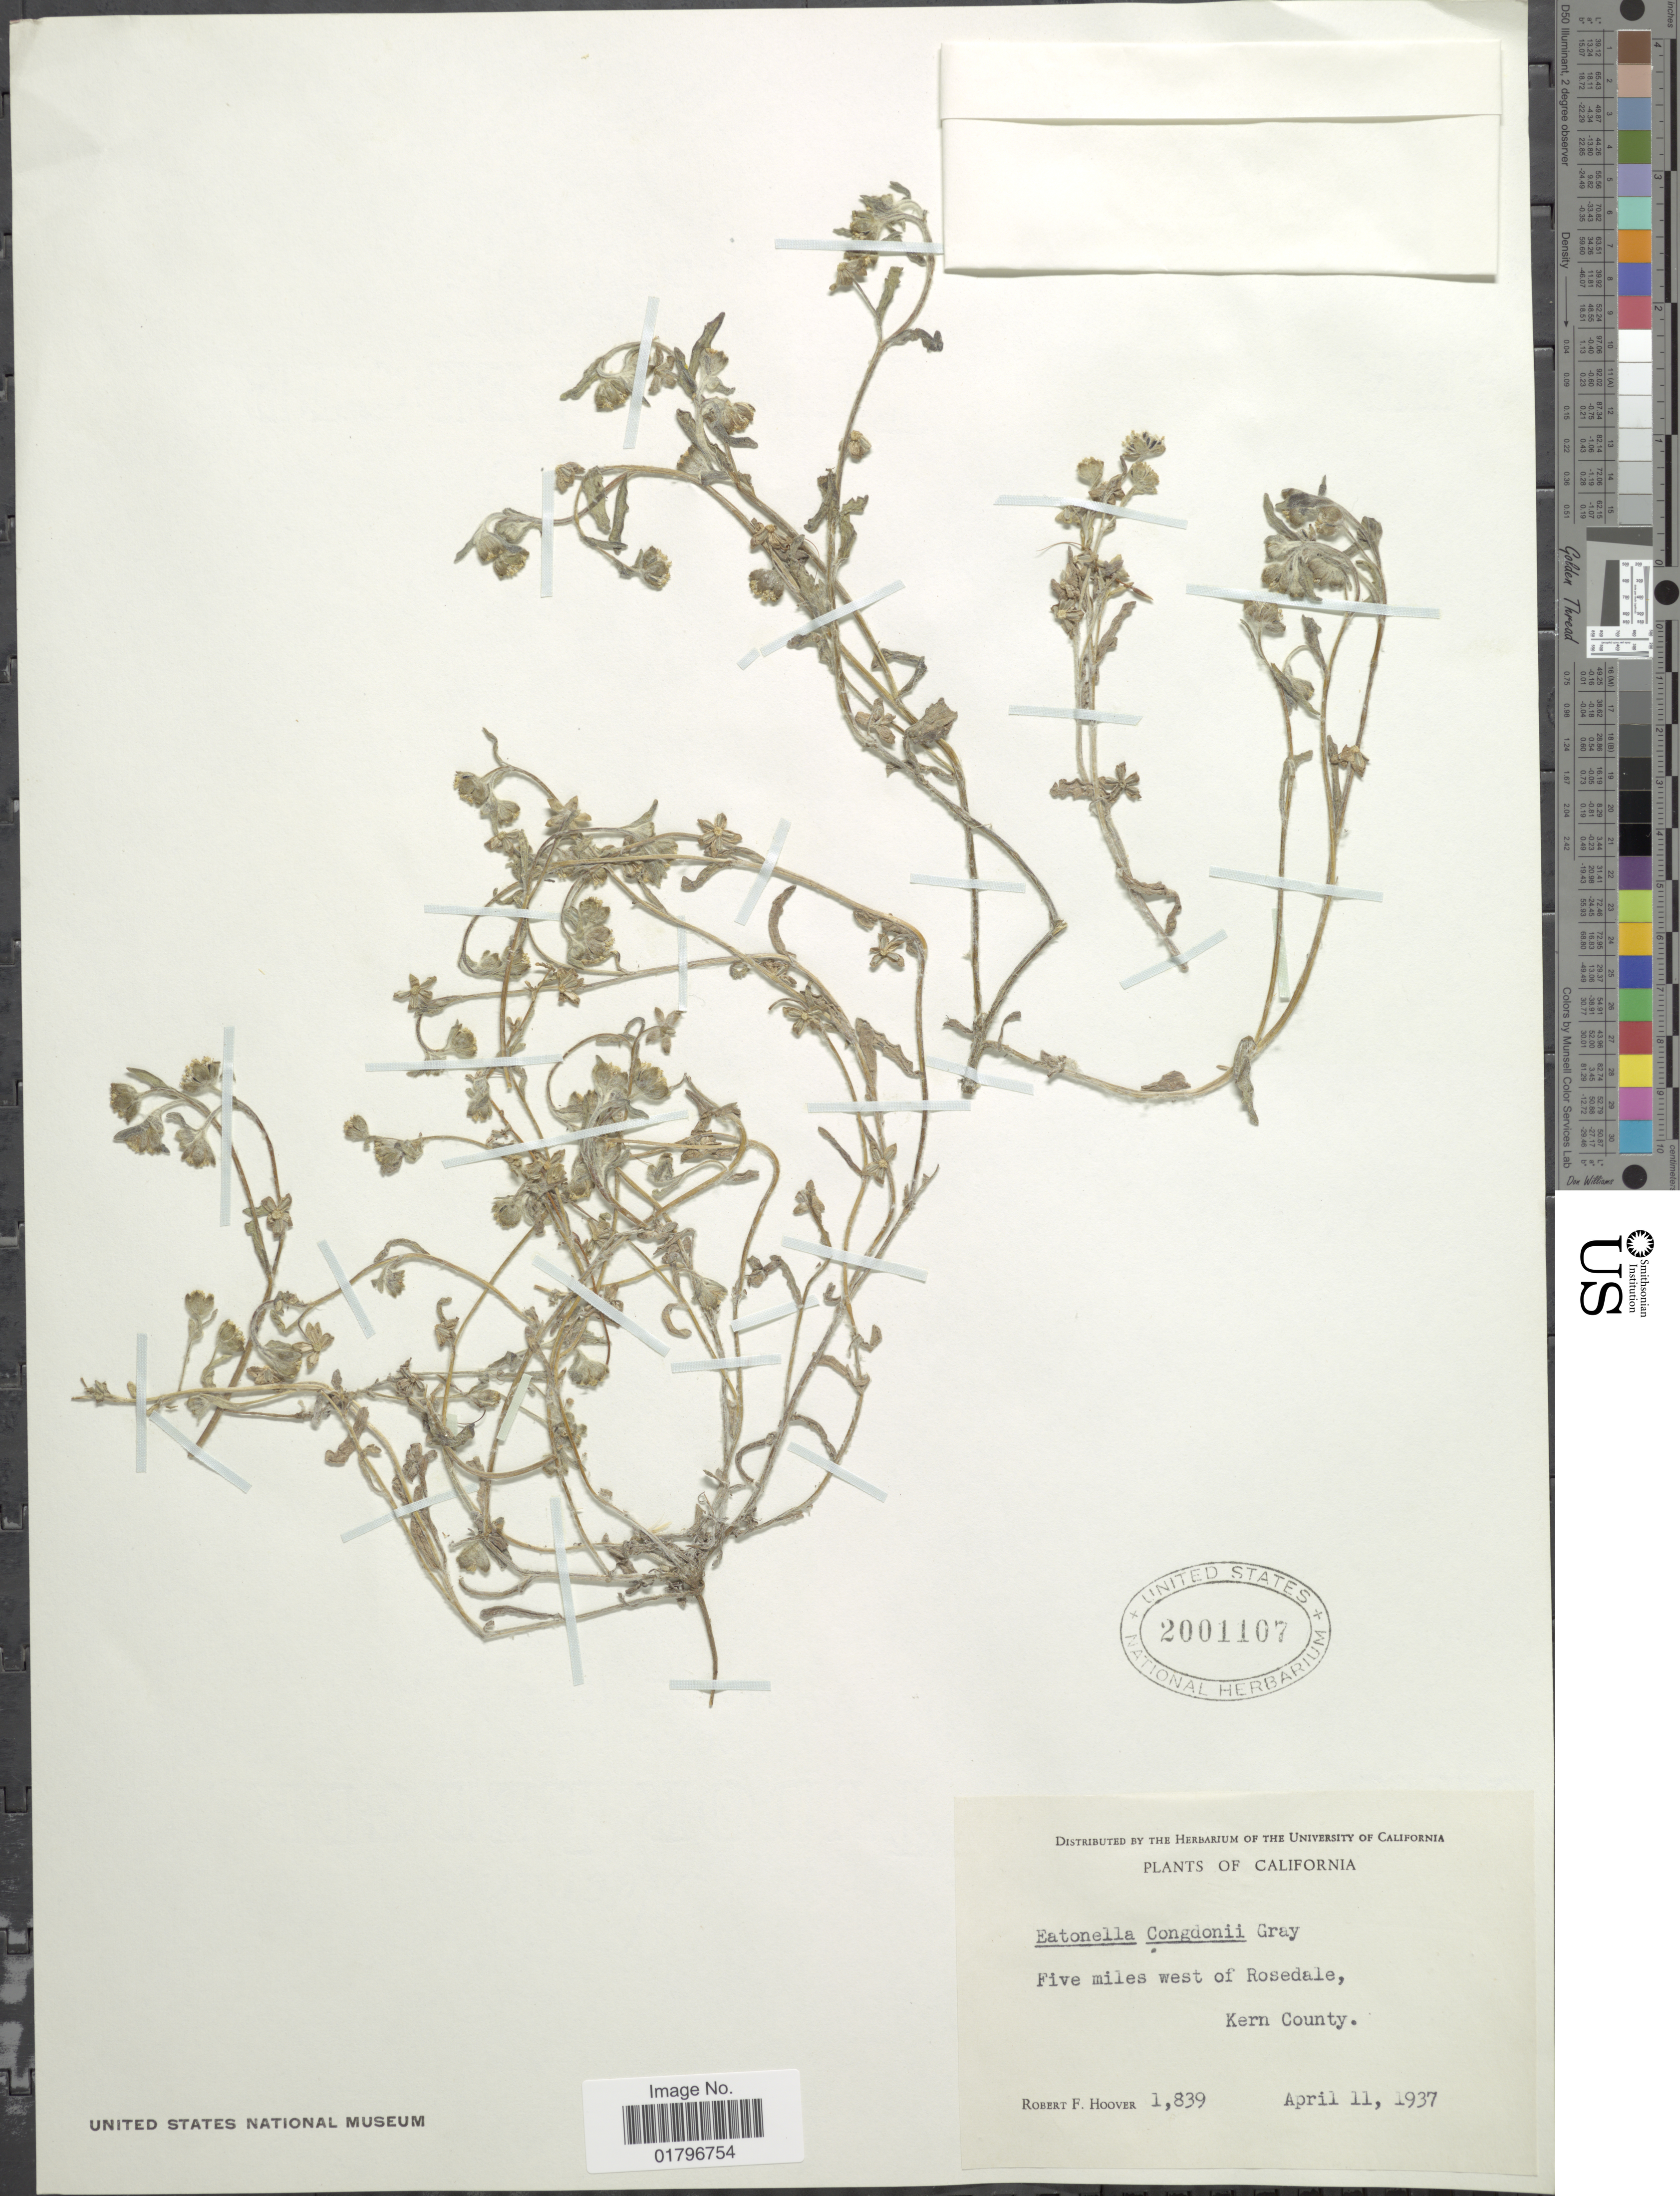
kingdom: Plantae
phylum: Tracheophyta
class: Magnoliopsida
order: Asterales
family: Asteraceae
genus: Eatonella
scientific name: Eatonella congdonii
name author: A. Gray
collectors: R. F. Hoover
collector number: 1839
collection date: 1937-04-11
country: United States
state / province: California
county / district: Kern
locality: Five miles west of Rosedale, Kern County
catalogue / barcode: US 2001107